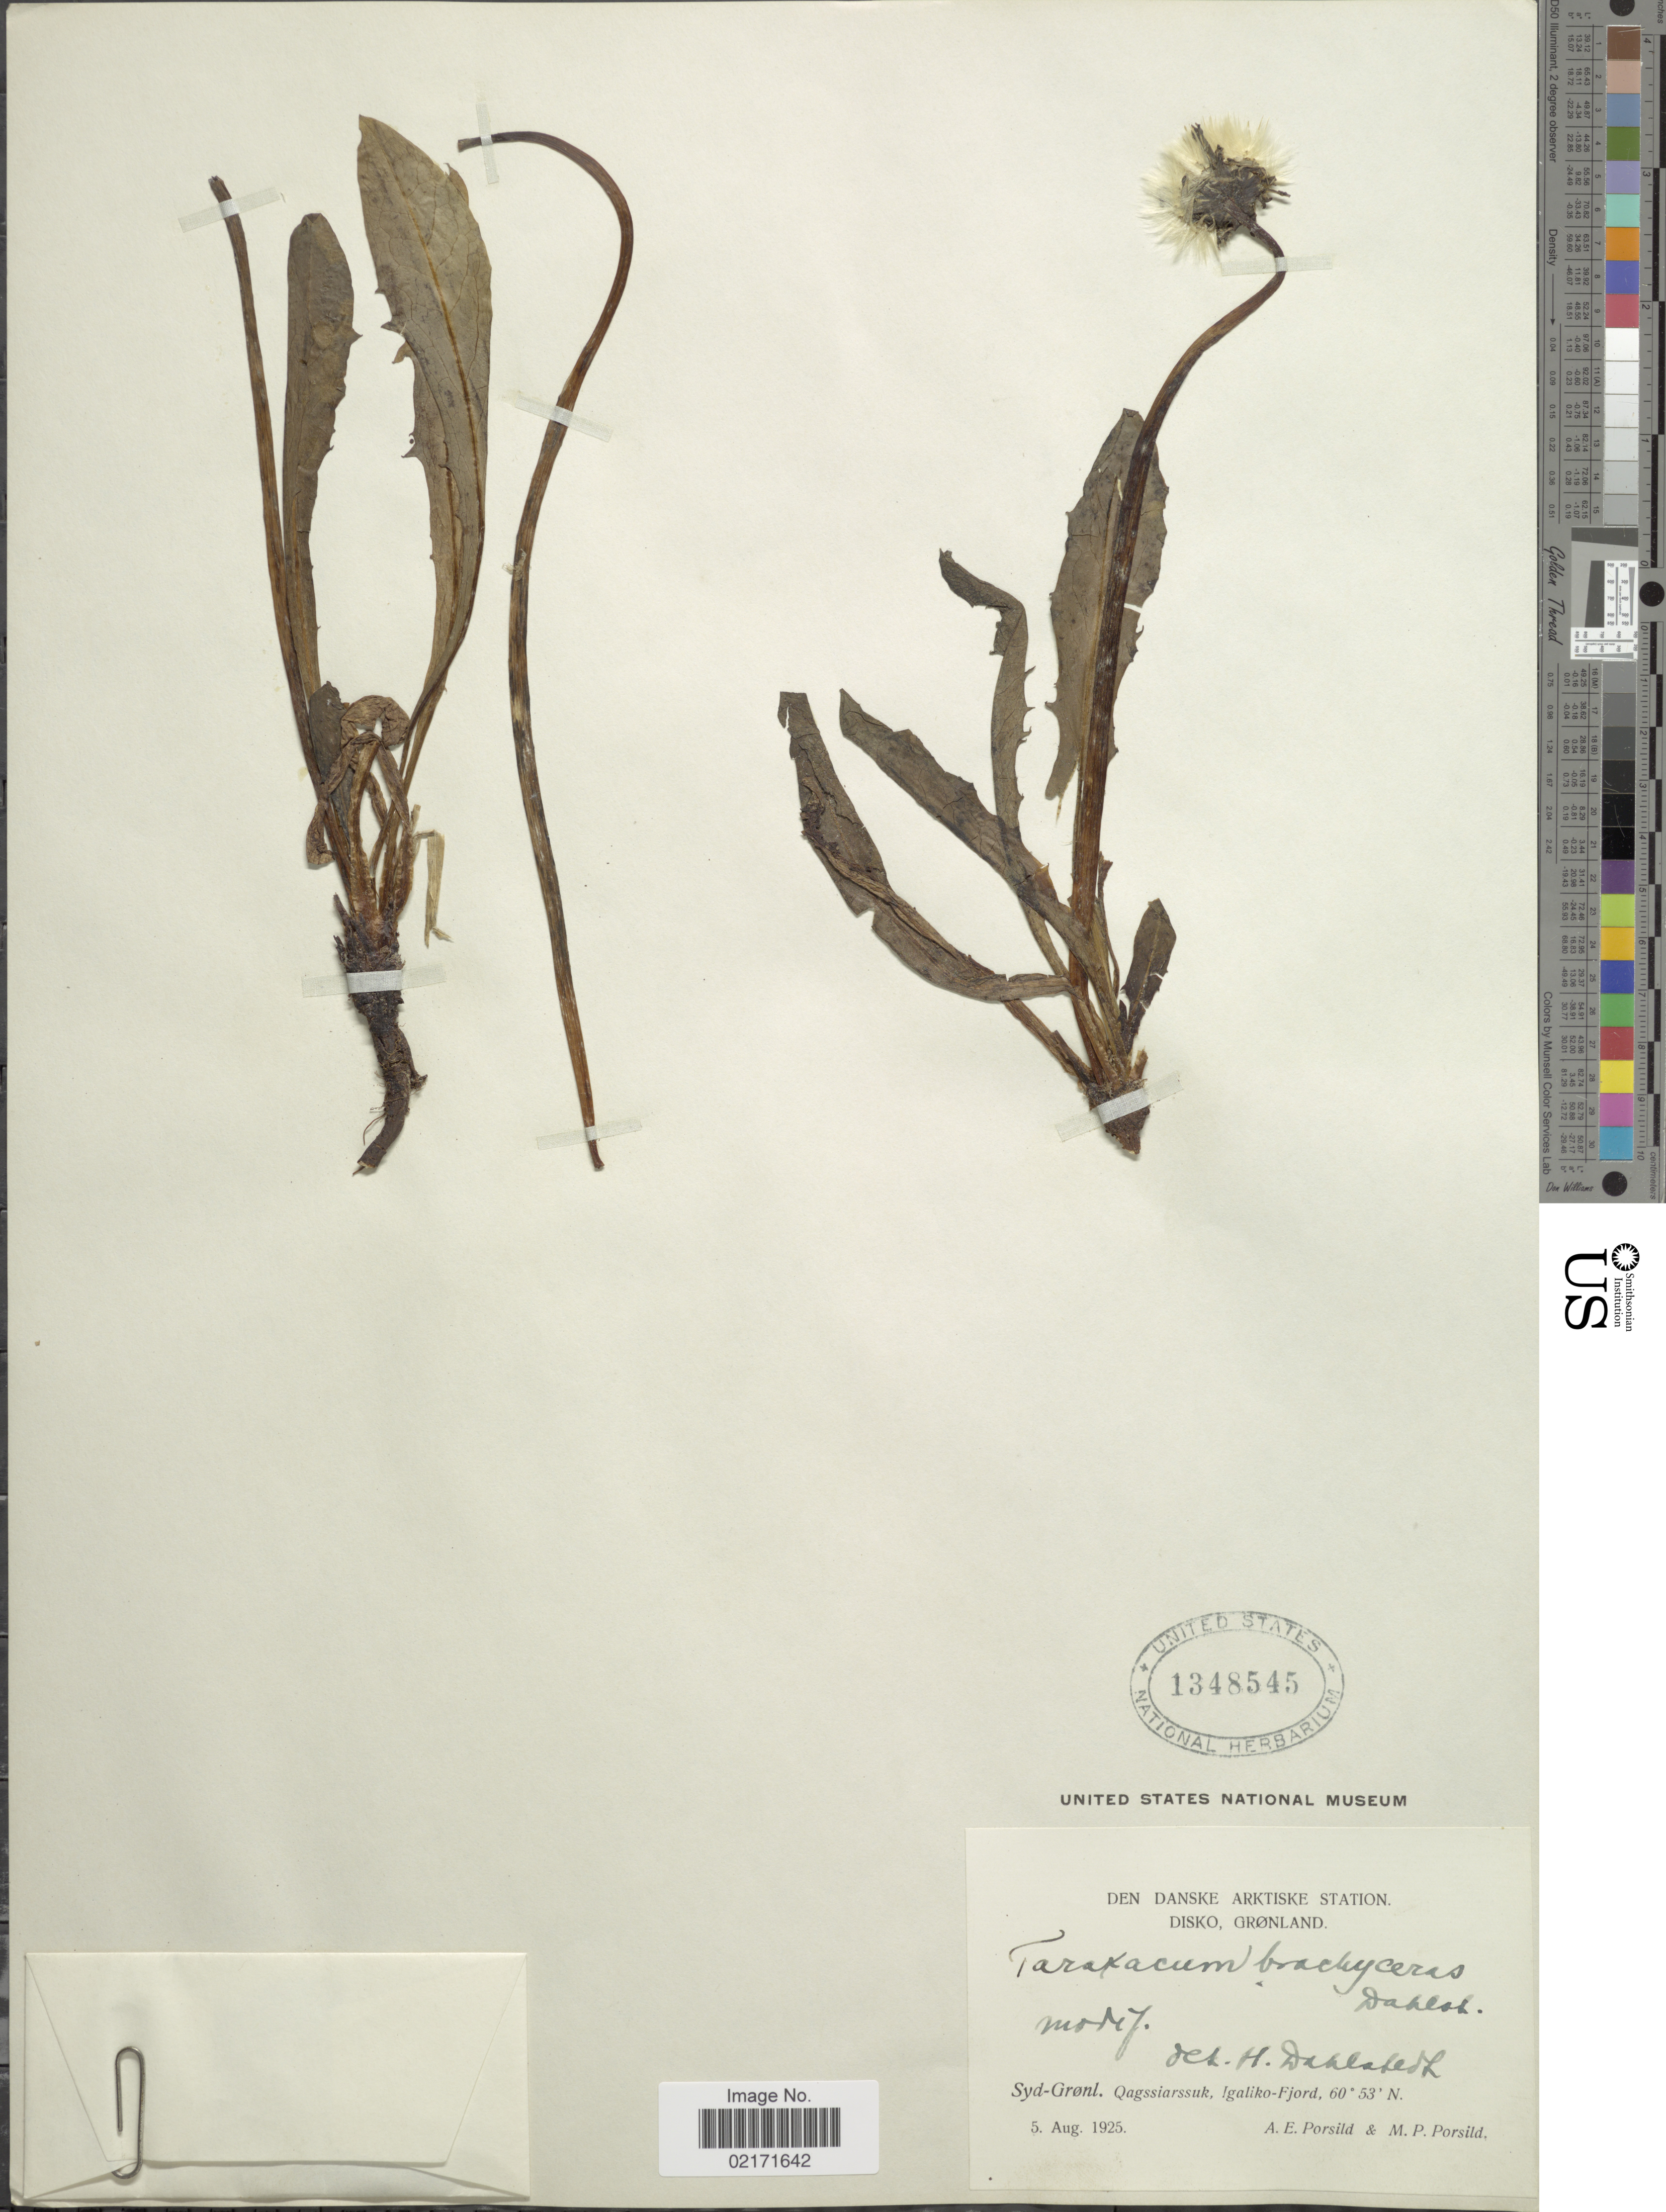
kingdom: Plantae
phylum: Tracheophyta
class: Magnoliopsida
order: Asterales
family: Asteraceae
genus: Taraxacum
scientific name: Taraxacum brachyceras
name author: Dahlst.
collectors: A. E. Porsild & M. P. Porsild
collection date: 1925-08-05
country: Greenland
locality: Den Danske Arktiske Station. Disko, Grønland. Syd-Grønl. Qagssiarssuk, Igaliko-Fjord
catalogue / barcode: US 1348545